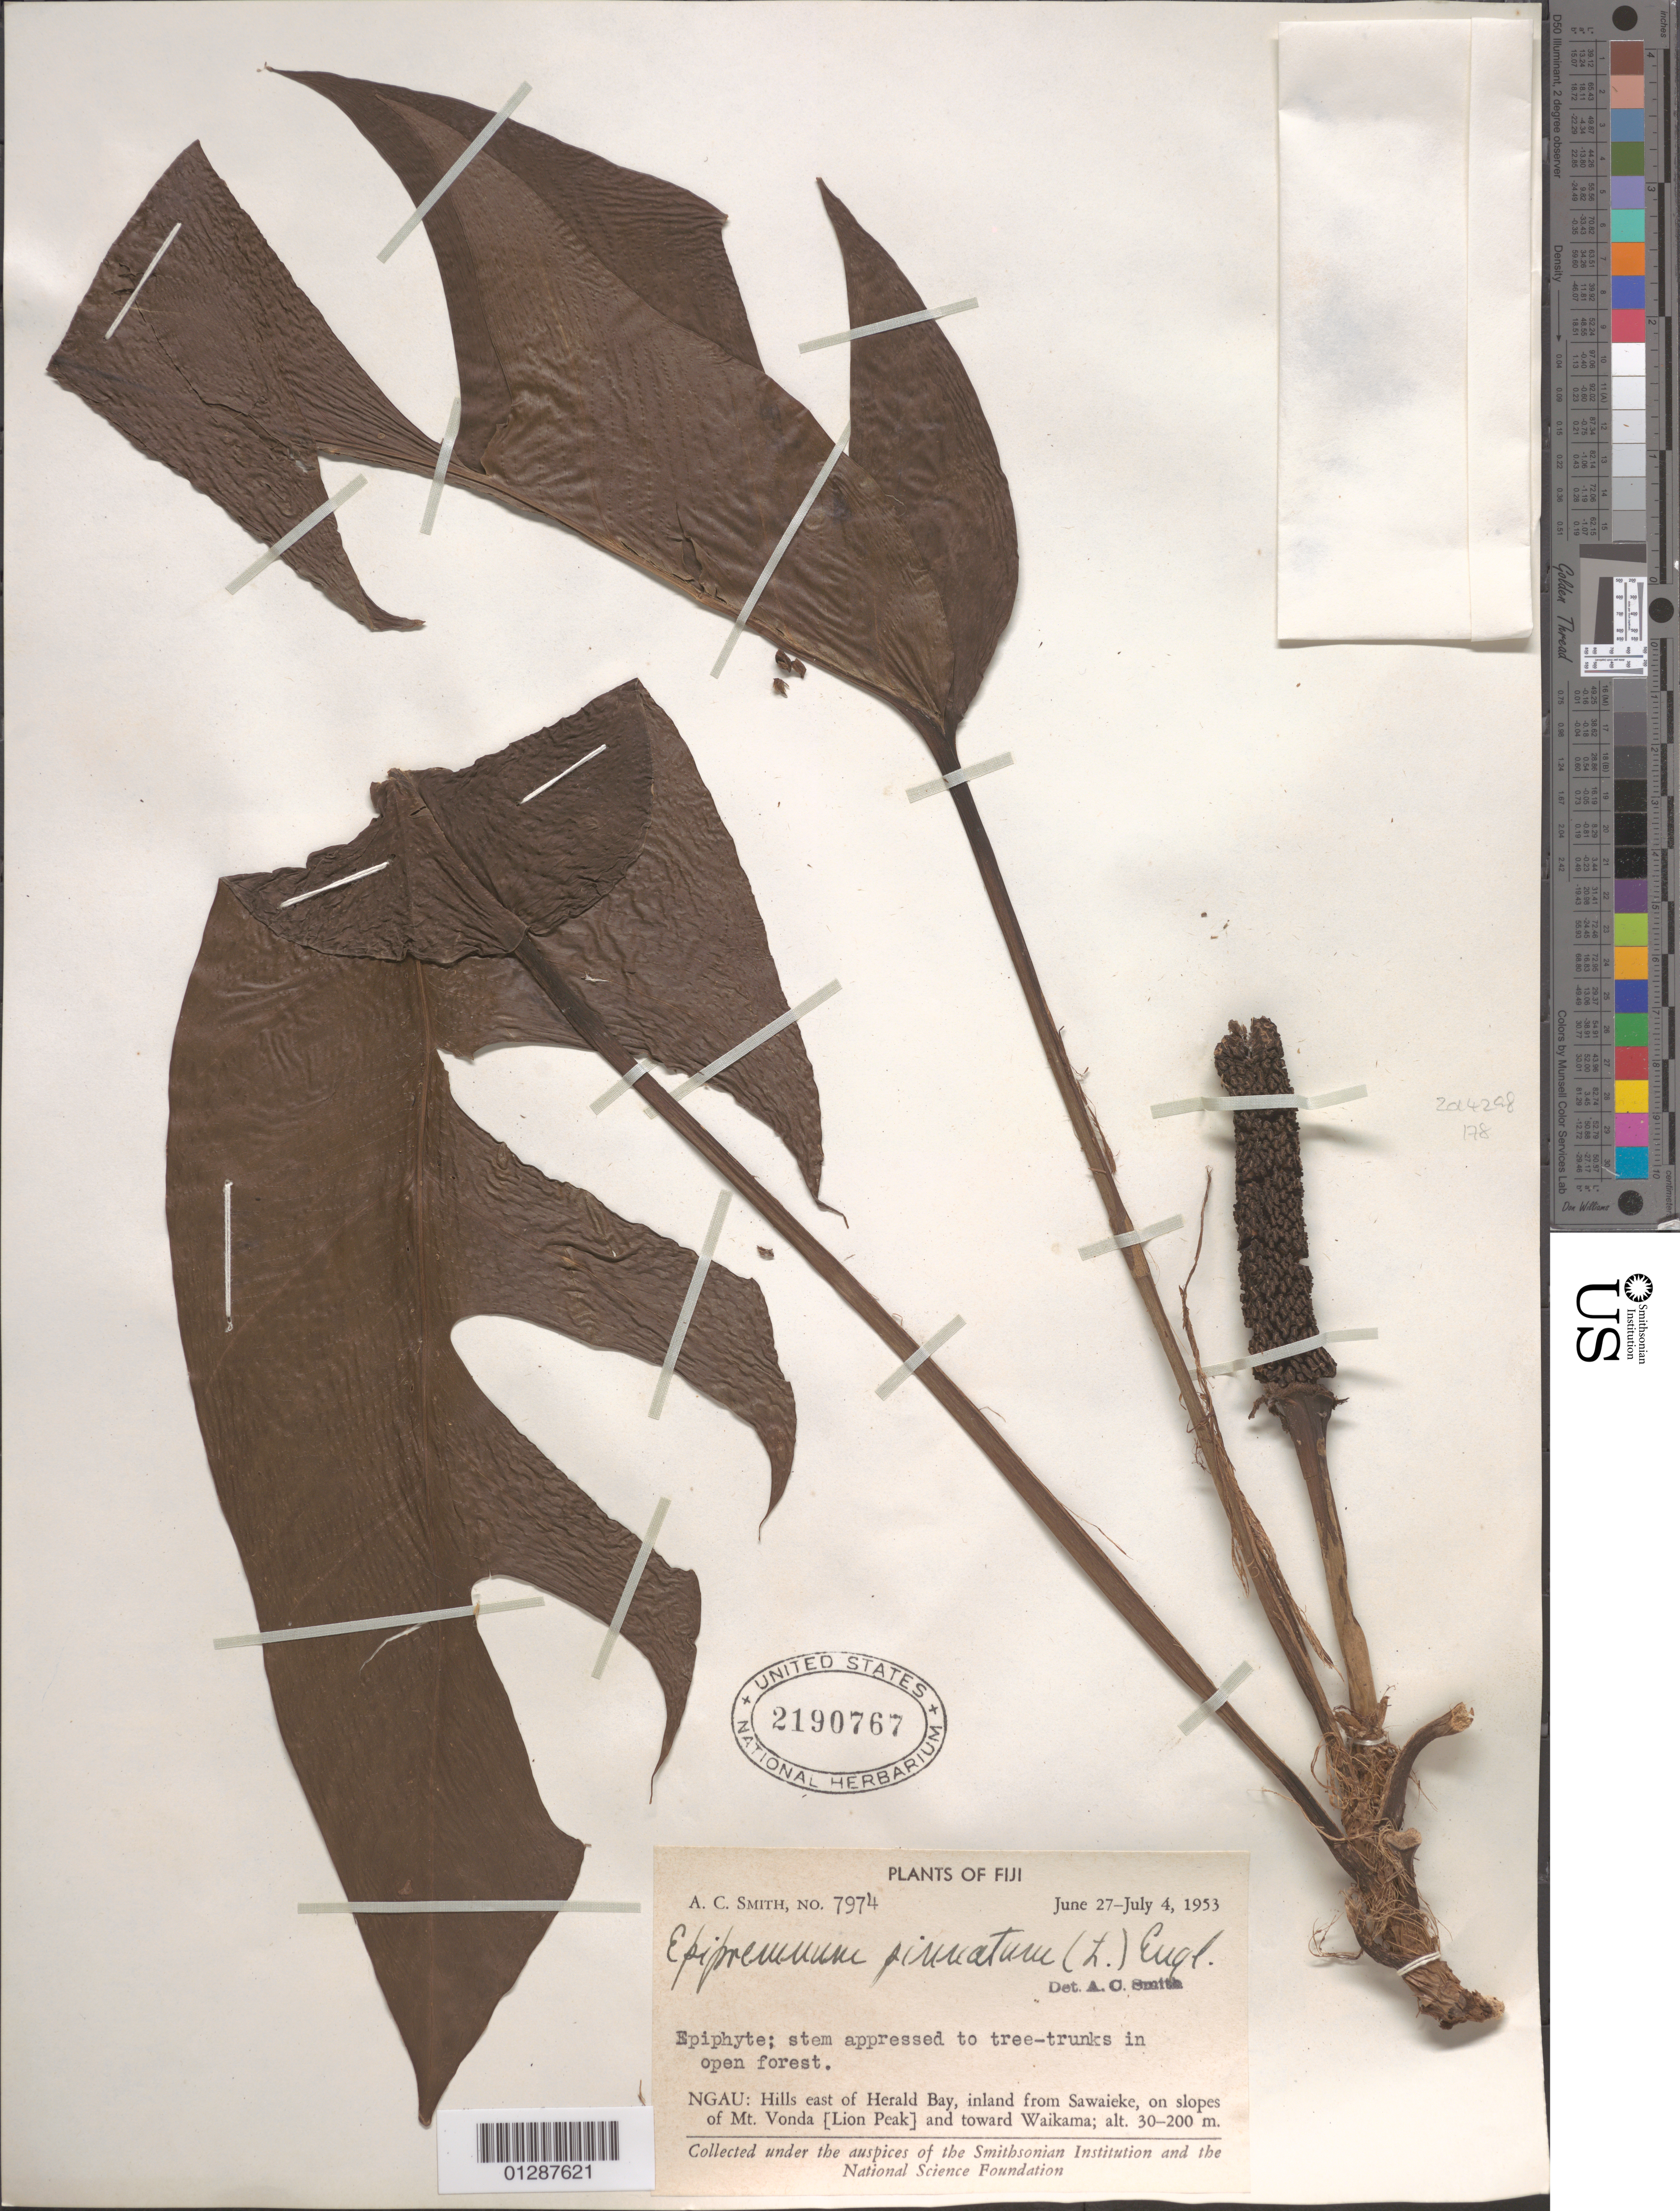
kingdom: Plantae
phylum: Tracheophyta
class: Liliopsida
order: Alismatales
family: Araceae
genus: Epipremnum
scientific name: Epipremnum pinnatum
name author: (L.) Engl.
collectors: A. C. Smith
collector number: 7974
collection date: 1953-06-27/1953-07-04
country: Fiji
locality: Ngau: Hills east of Herald Bay, inland from Sawaieke, on slopes of Mt. Vonda [Lion Peak] and toward Waikama.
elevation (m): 30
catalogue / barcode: US 2190767